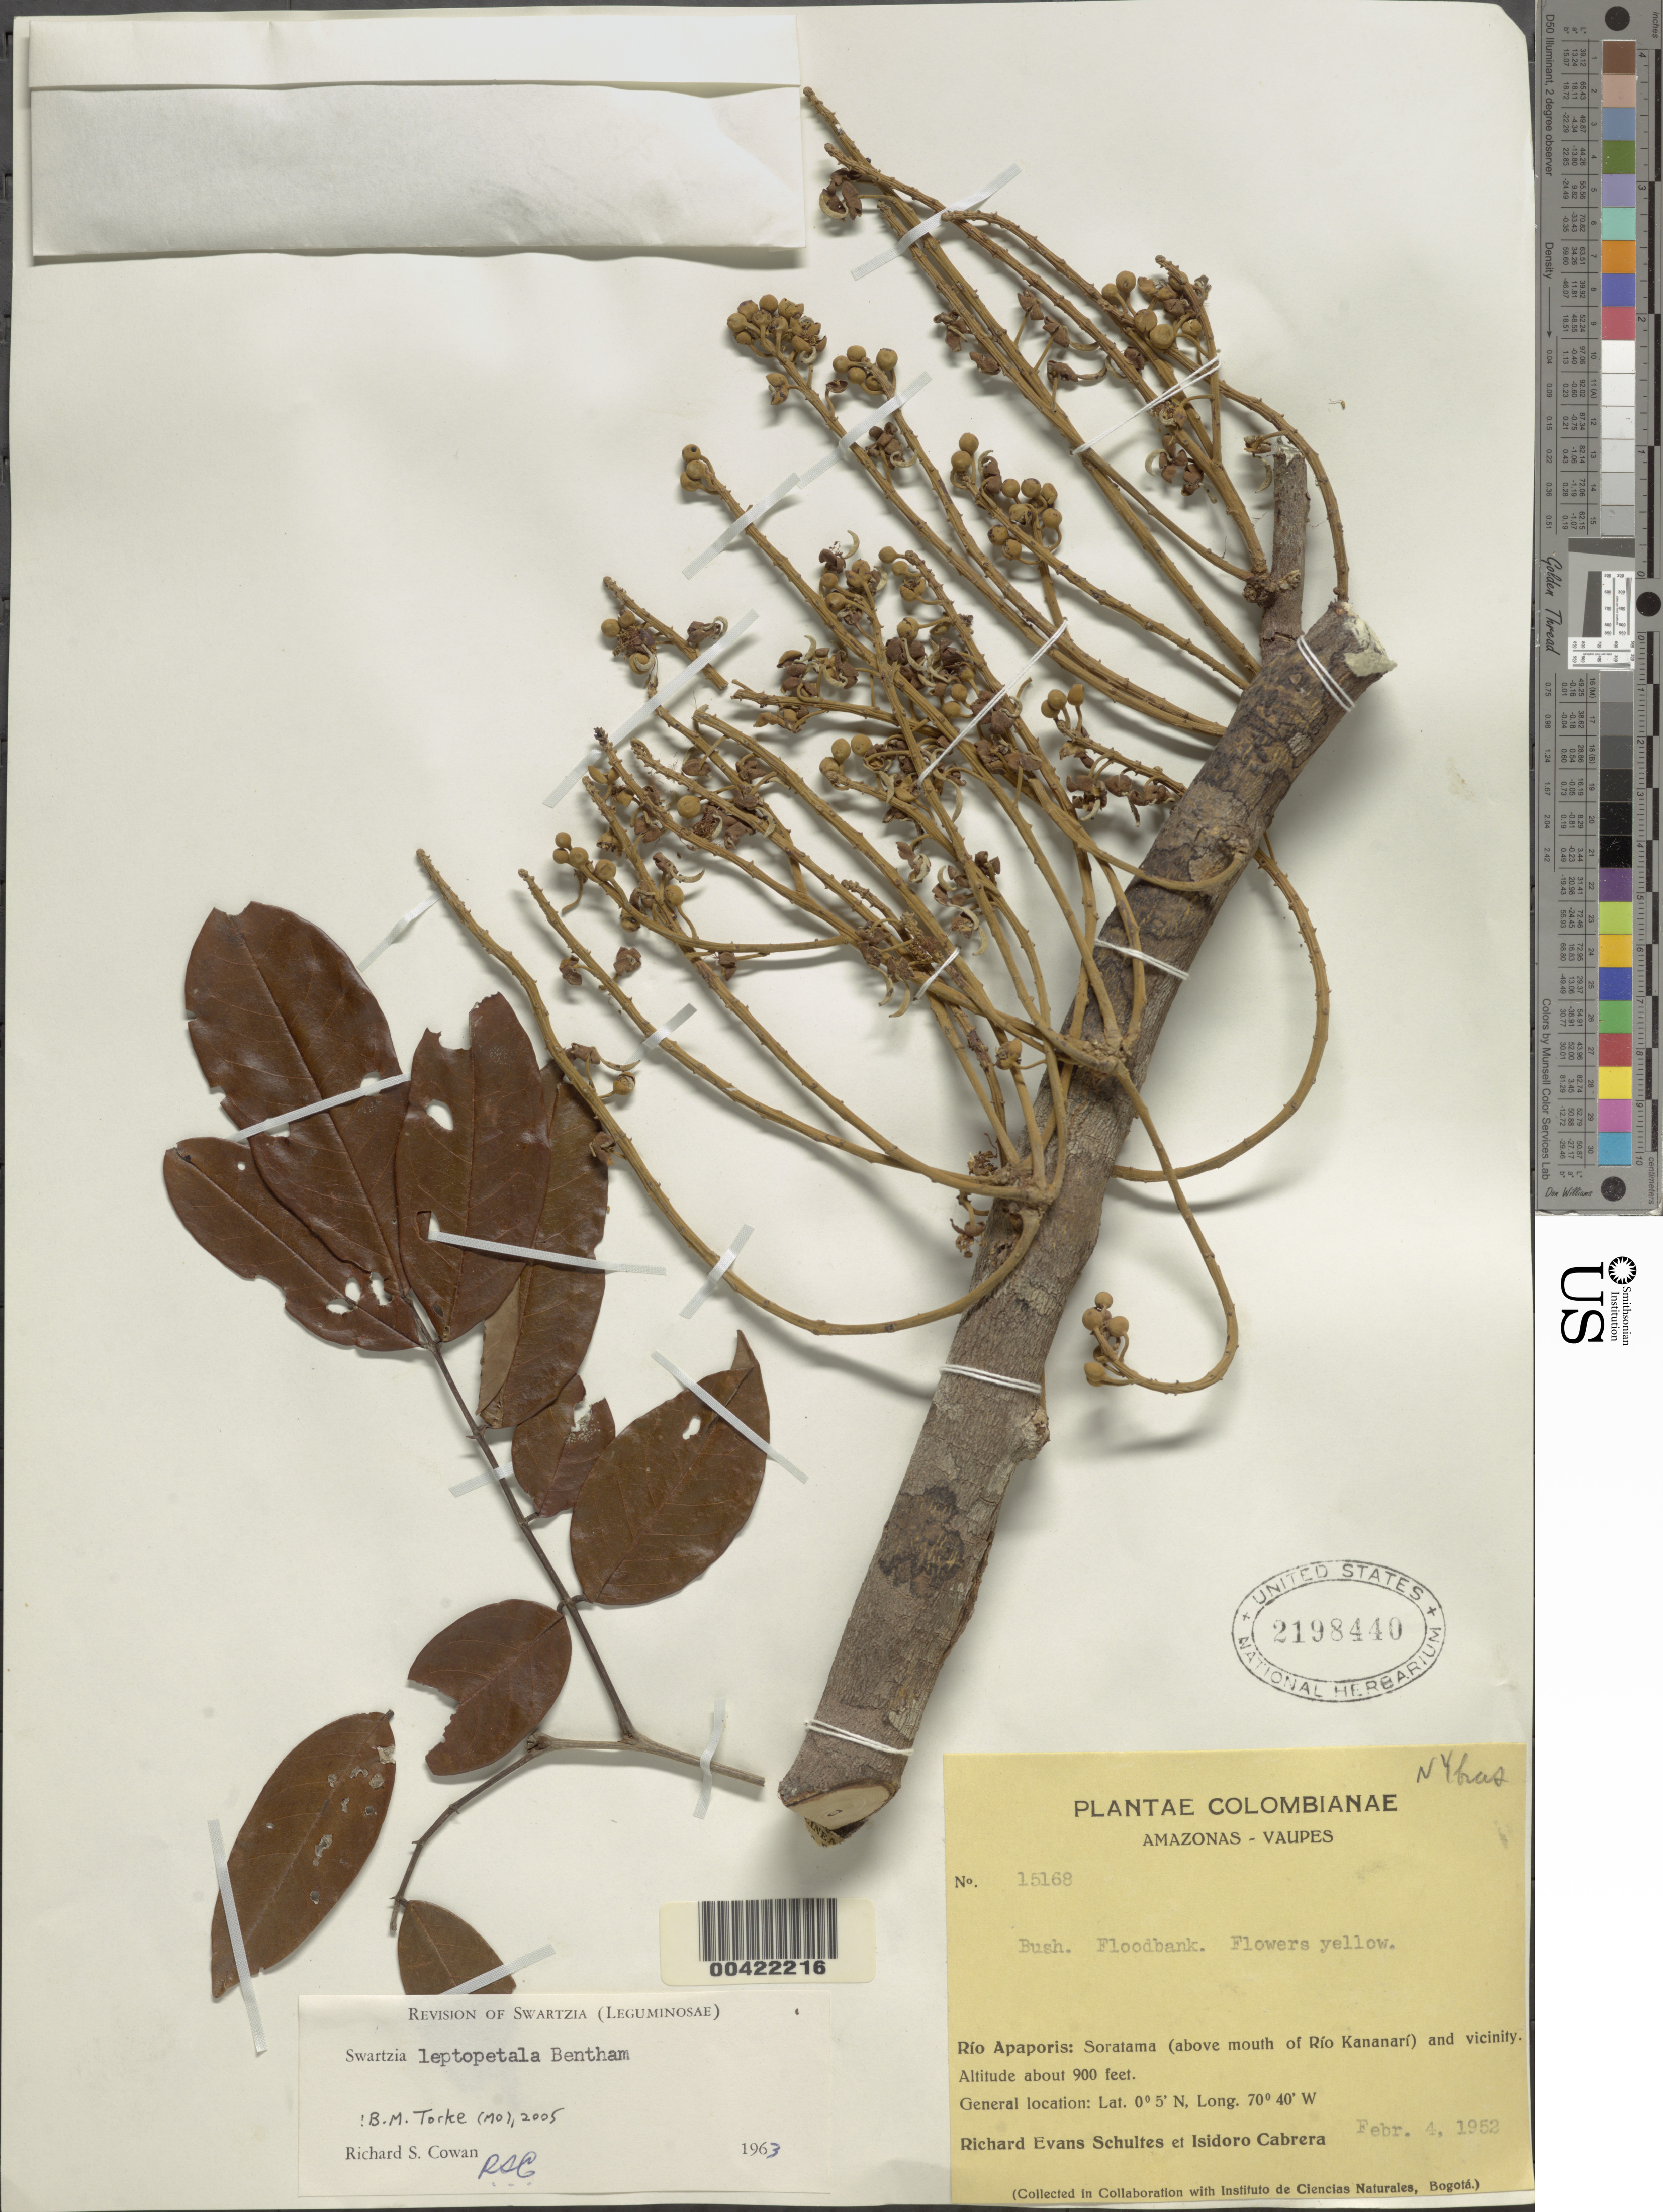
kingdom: Plantae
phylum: Tracheophyta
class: Magnoliopsida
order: Fabales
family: Fabaceae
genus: Swartzia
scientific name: Swartzia leptopetala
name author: Benth.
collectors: R. E. Schultes & I. Cabrera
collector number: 15168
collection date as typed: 04 Feb 1952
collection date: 1952-02-04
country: Colombia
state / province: Amazônas / Vaupés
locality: Soratama (above mouth of Rio Kananari) and vicinity; Rio Apaporis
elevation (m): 274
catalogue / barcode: US 2198440